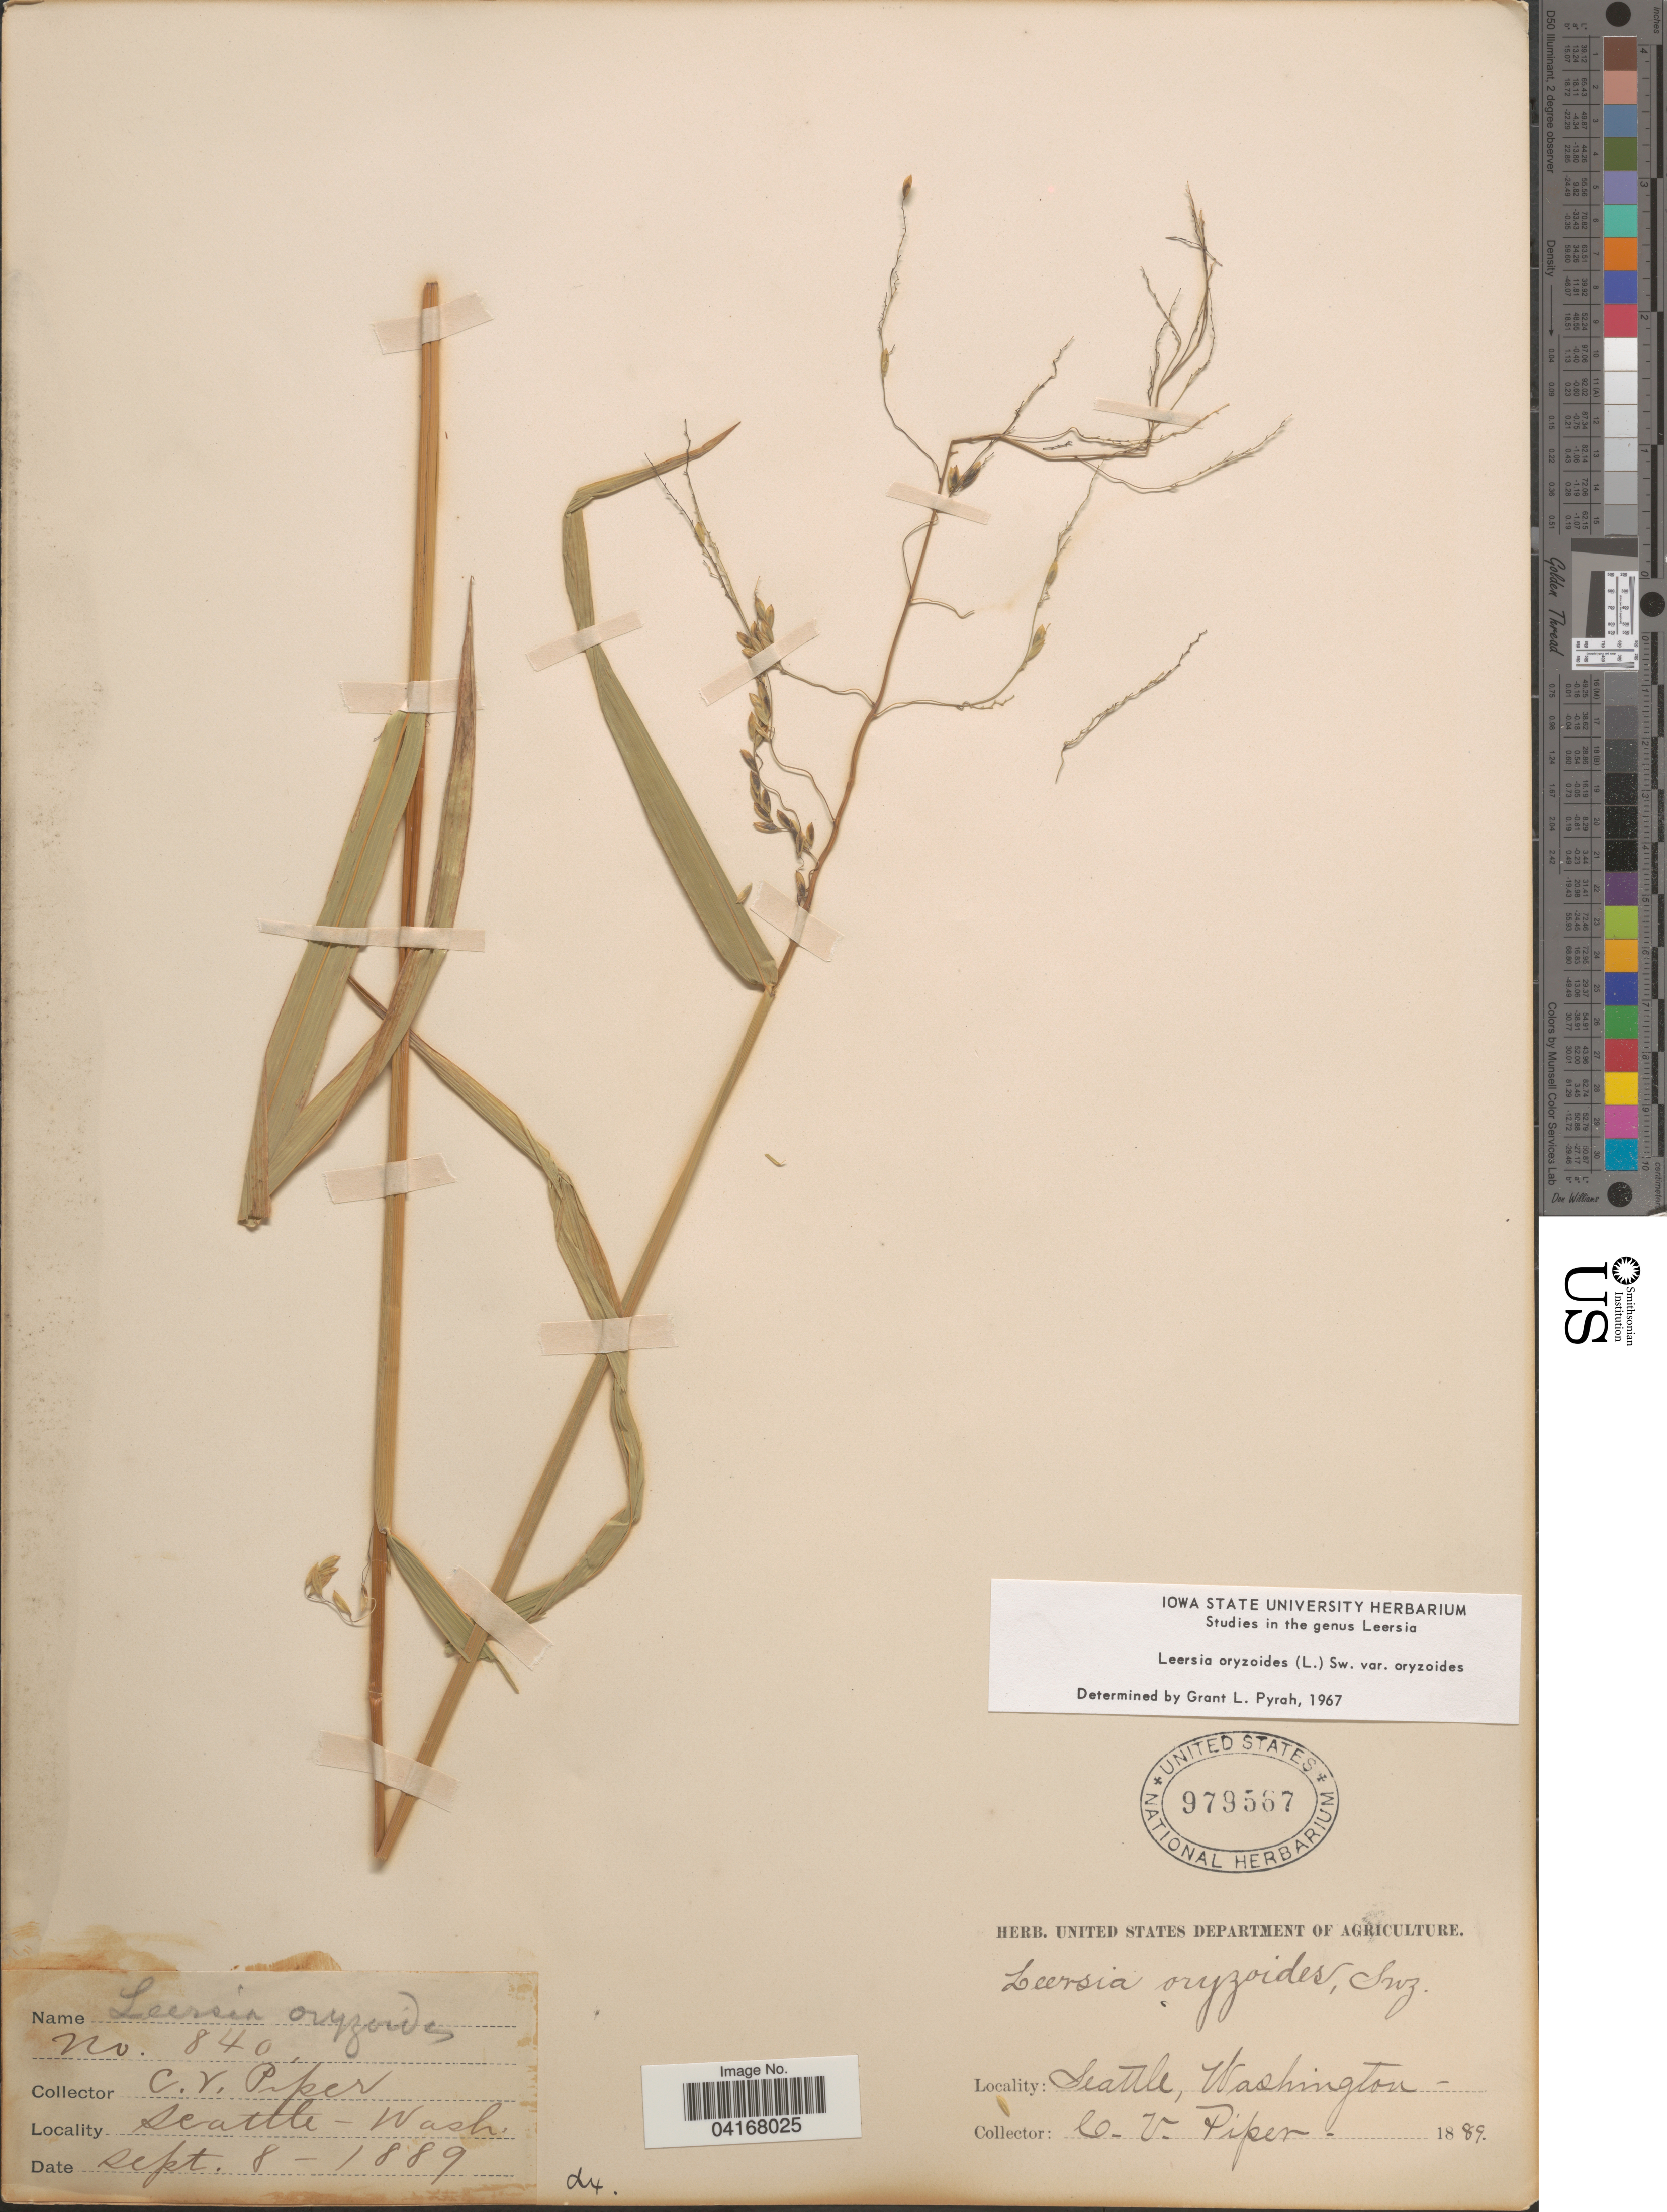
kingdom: Plantae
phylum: Tracheophyta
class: Liliopsida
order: Poales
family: Poaceae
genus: Leersia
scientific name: Leersia oryzoides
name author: (L.) Sw.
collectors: C. V. Piper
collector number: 840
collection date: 1889-09-08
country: United States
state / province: Washington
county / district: King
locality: Seattle.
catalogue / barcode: US 979567